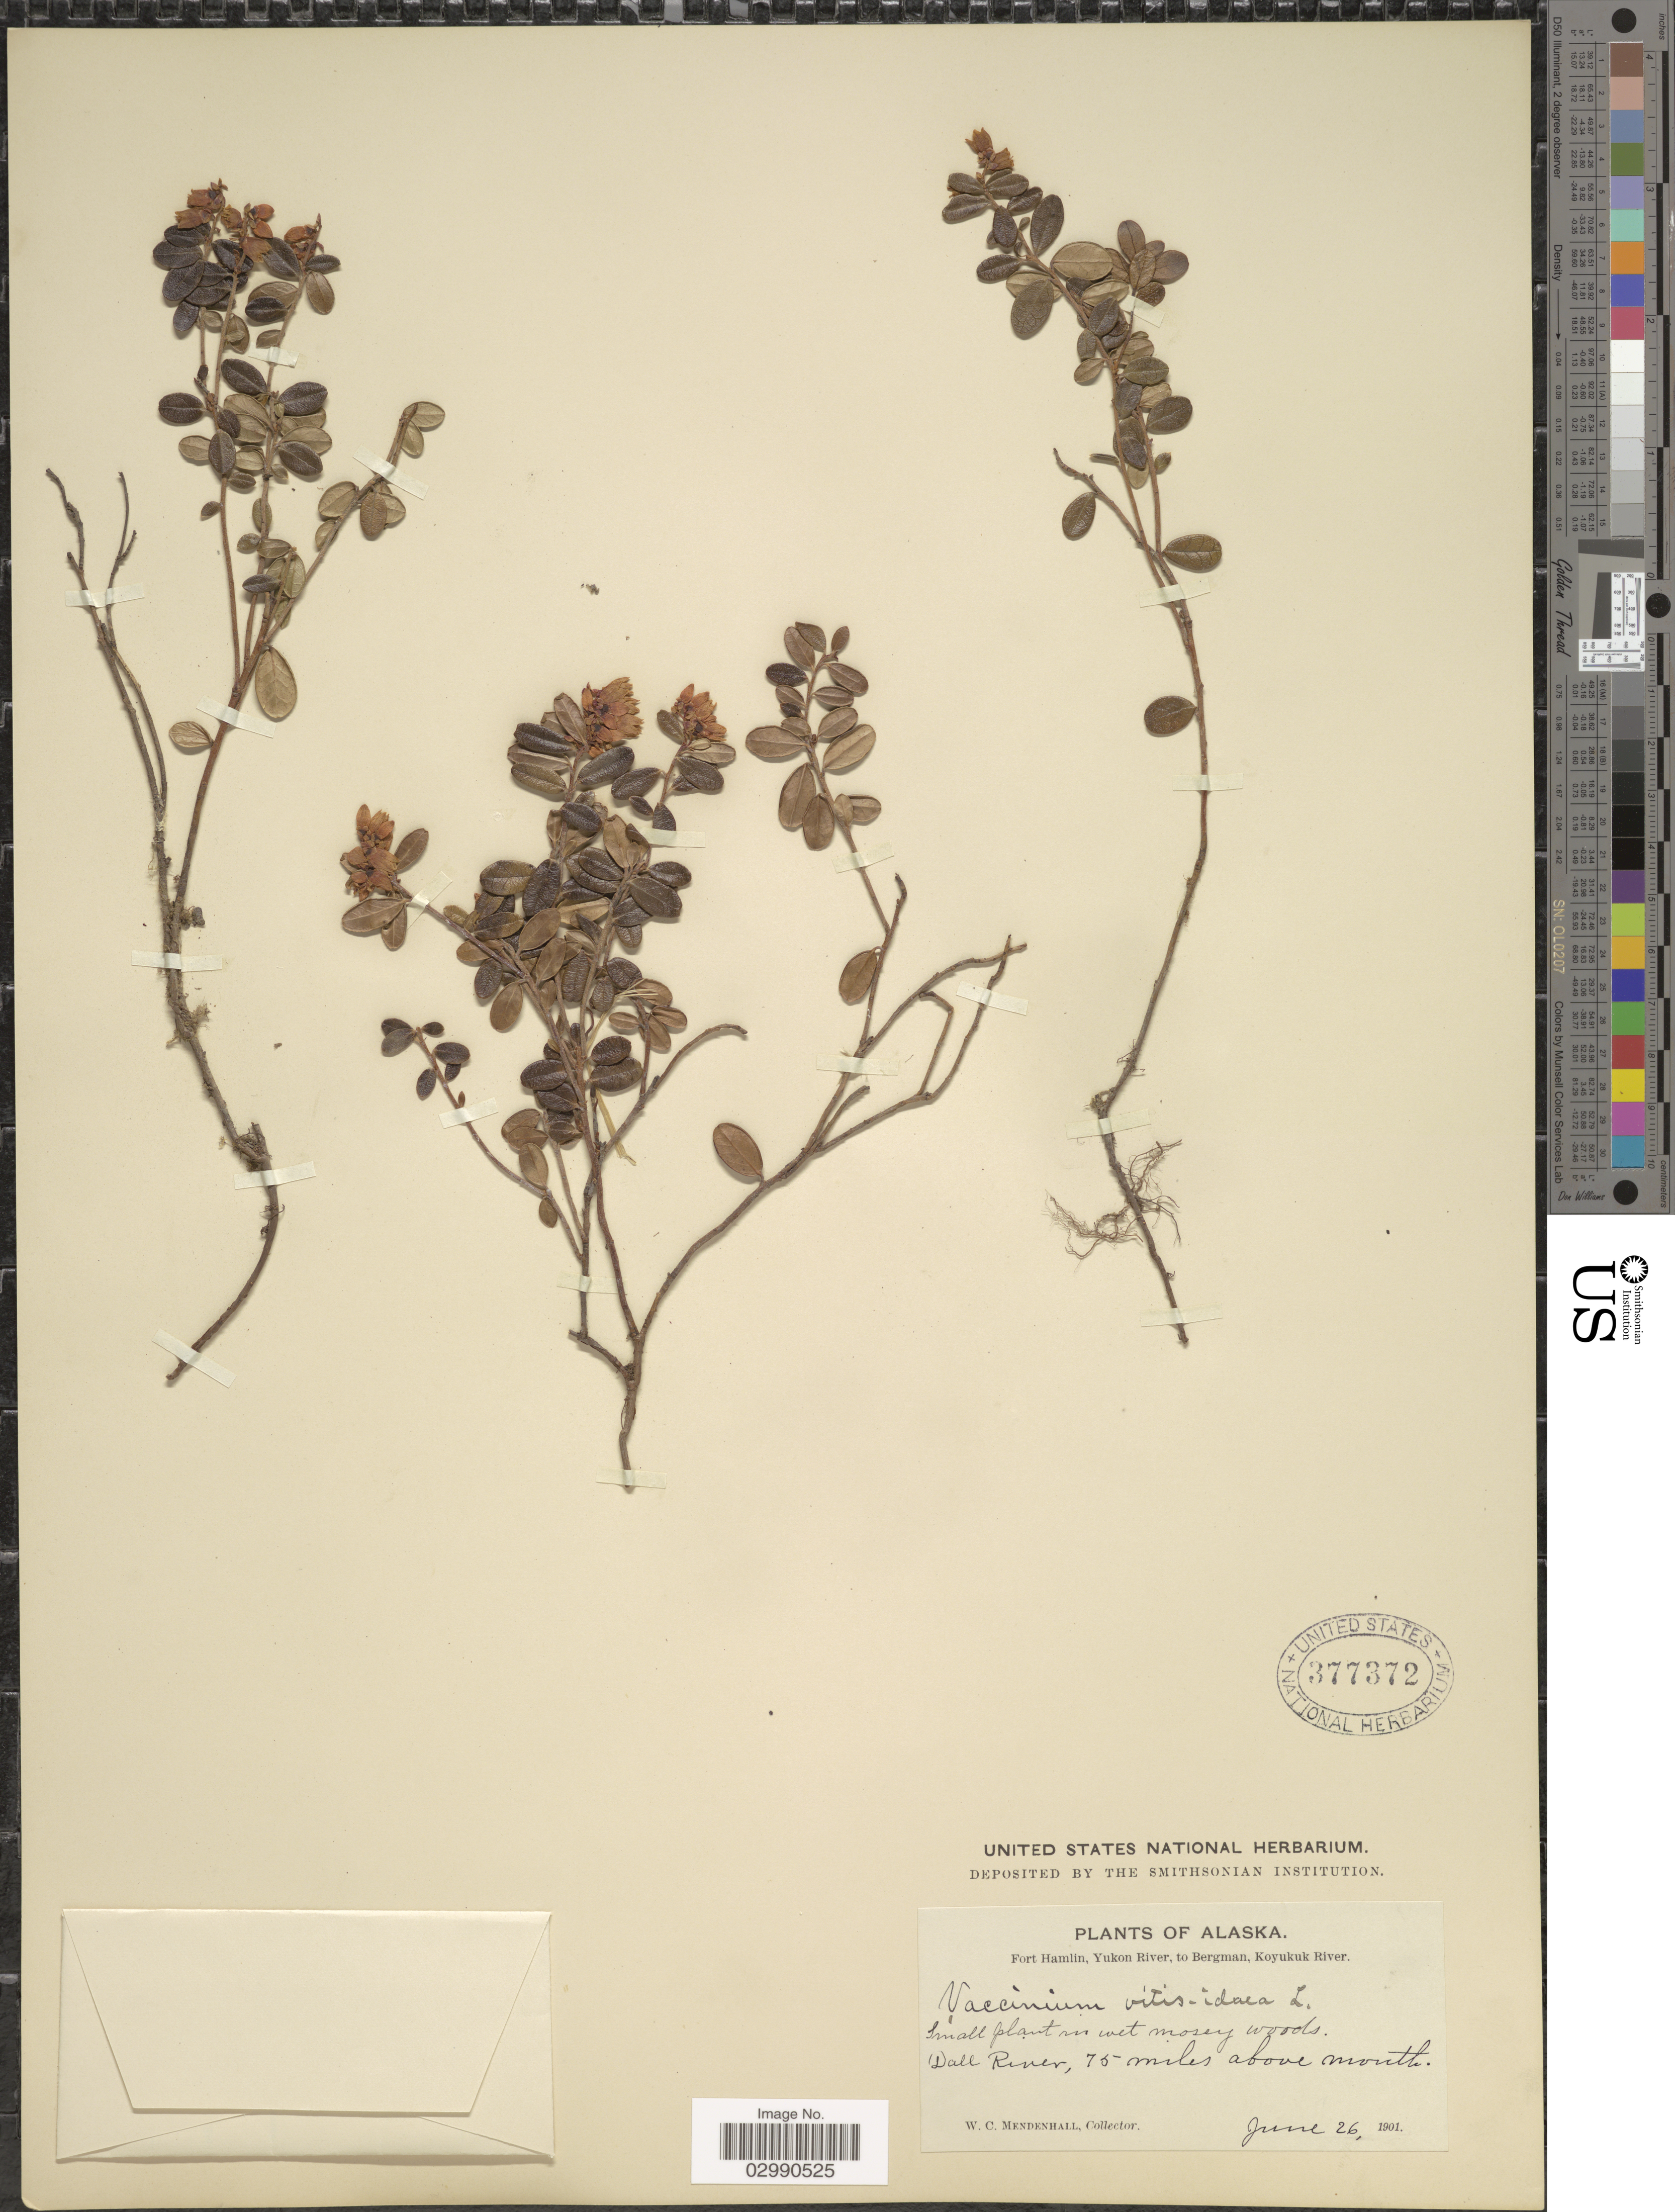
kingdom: Plantae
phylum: Tracheophyta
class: Magnoliopsida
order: Ericales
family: Ericaceae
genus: Vaccinium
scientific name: Vaccinium vitis-idaea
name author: L.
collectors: W. Mendenhall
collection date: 1901-06-26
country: United States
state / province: Alaska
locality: Fort Hamlin, Yukon River, to Bergman, Koyukuk River. Dall River, 75 miles above mouth.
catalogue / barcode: US 377372